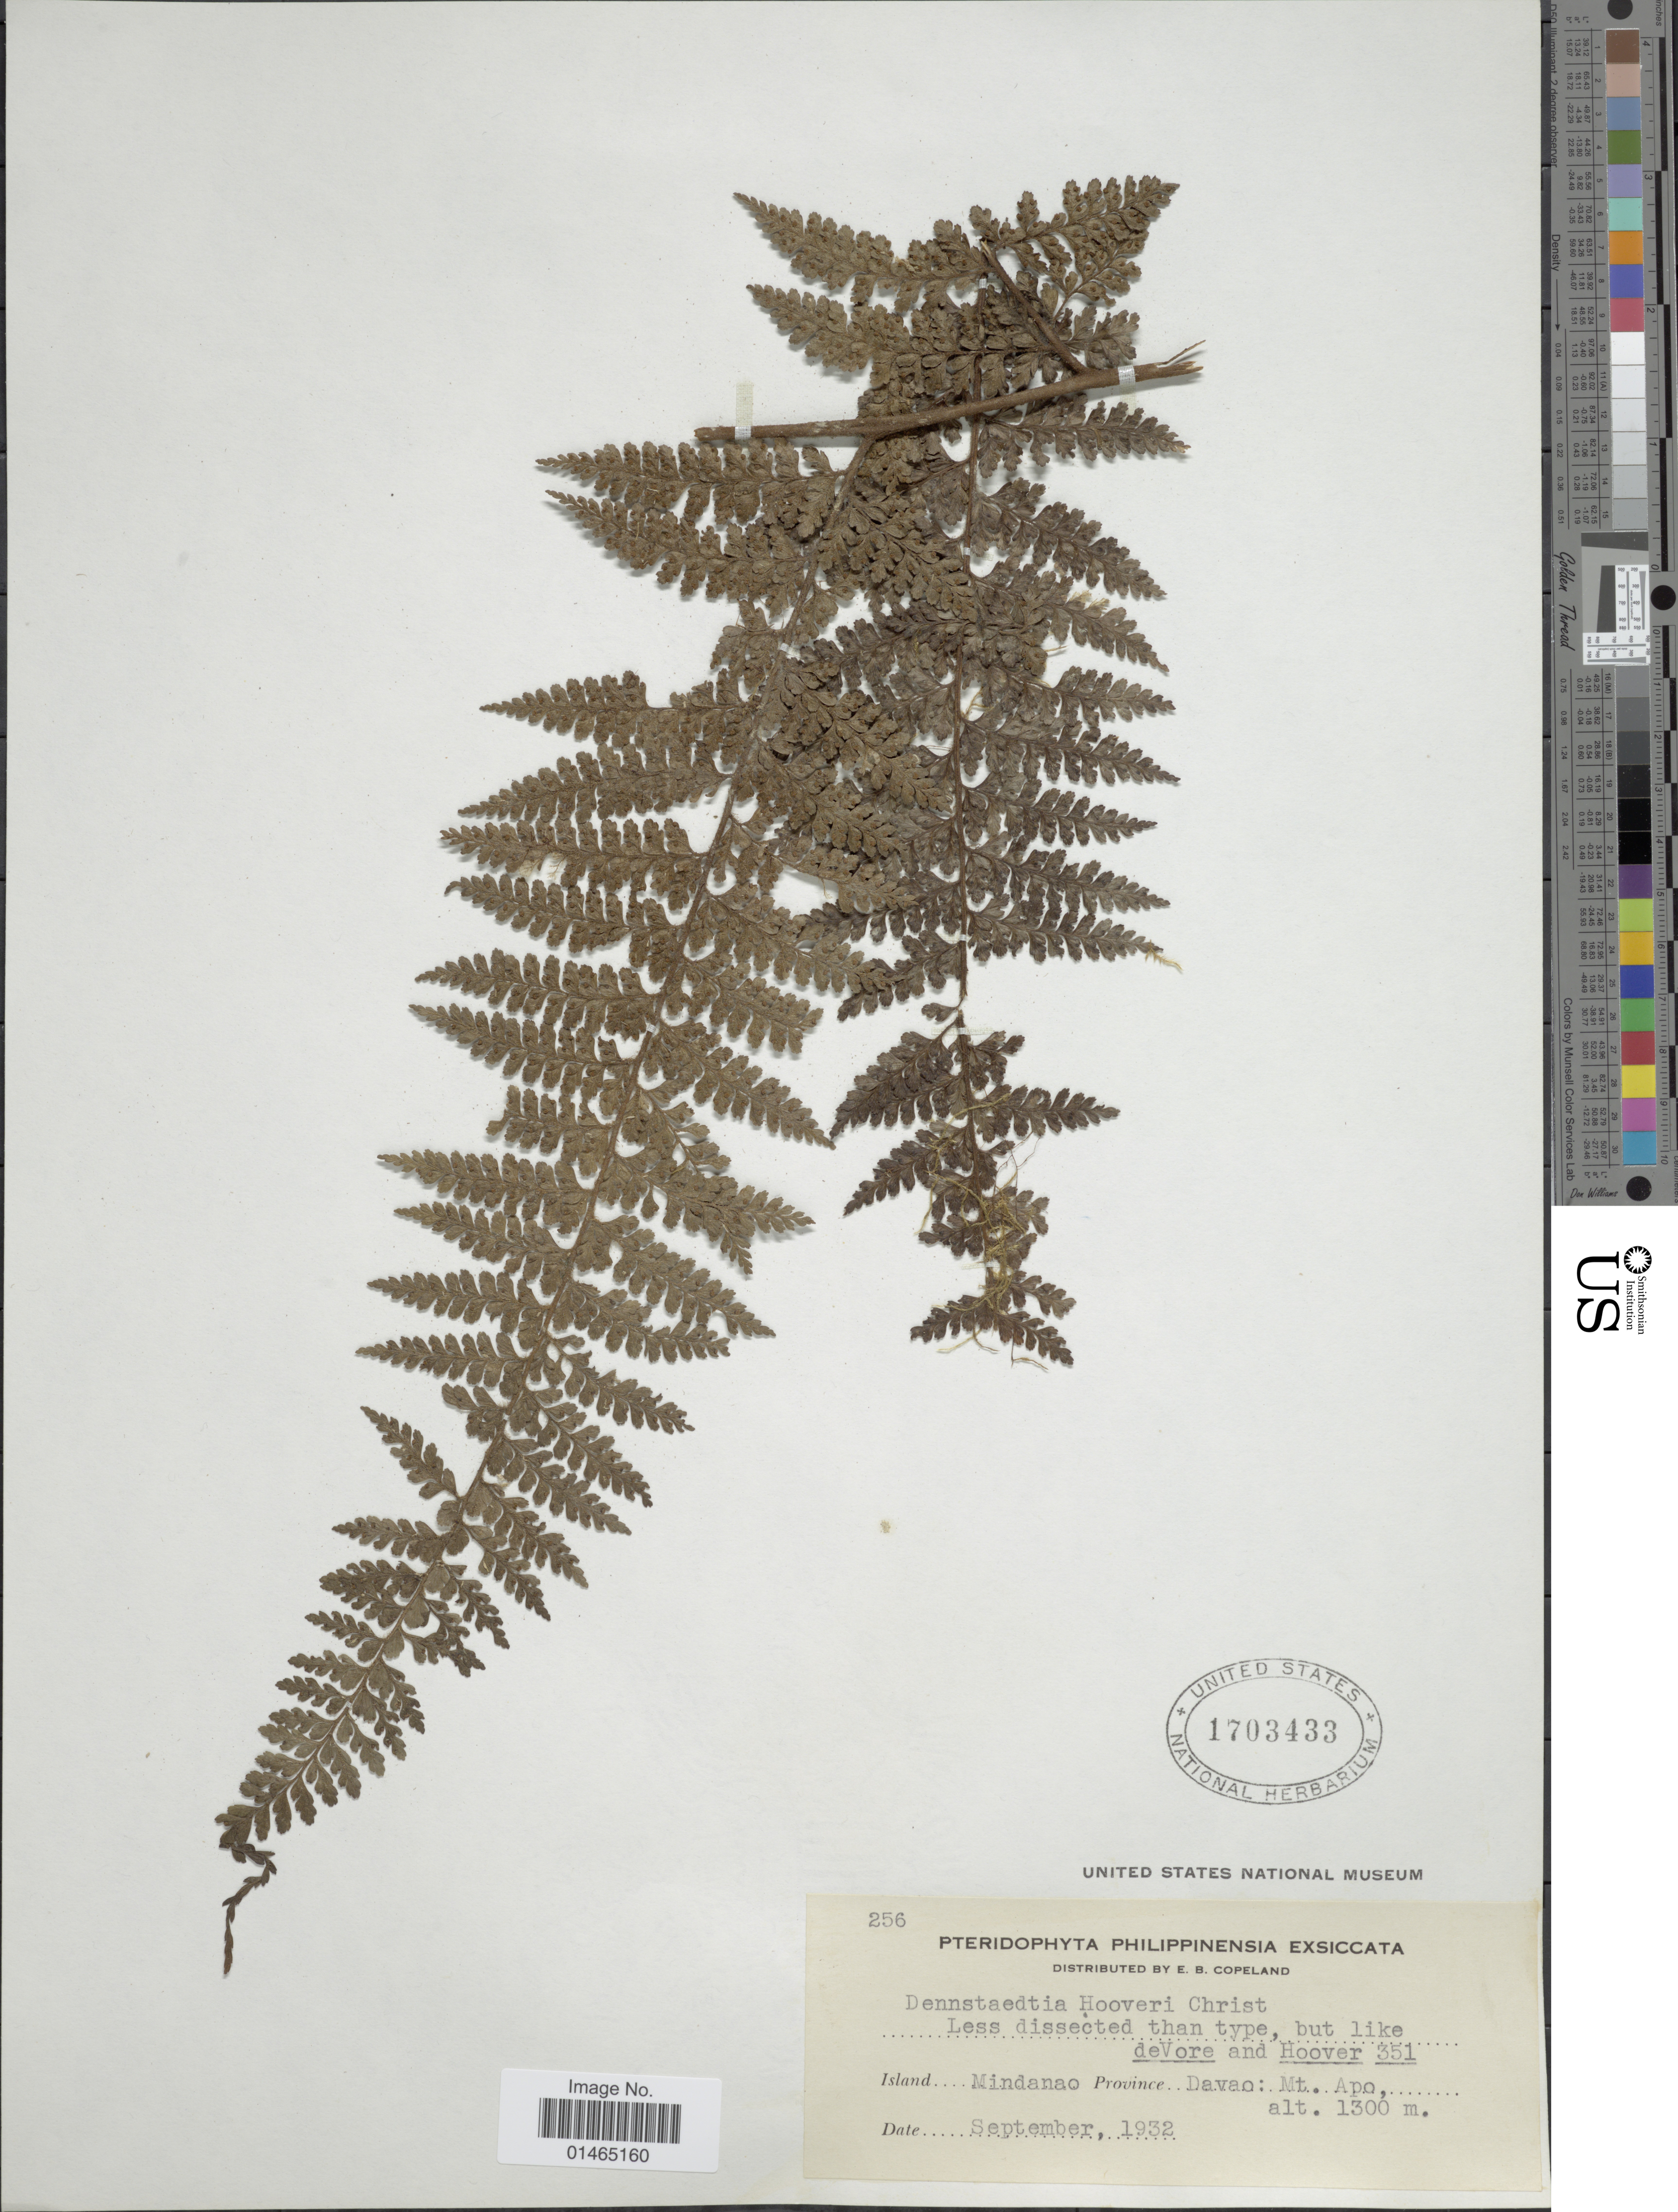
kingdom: Plantae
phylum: Tracheophyta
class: Polypodiopsida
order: Polypodiales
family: Dennstaedtiaceae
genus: Dennstaedtia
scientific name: Dennstaedtia hooveri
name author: Christ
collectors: E. B. Copeland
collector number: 256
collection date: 1932-09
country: Philippines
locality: Island Mindanao. Province Davao: Mt. Apo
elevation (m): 1300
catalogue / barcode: US 1703433